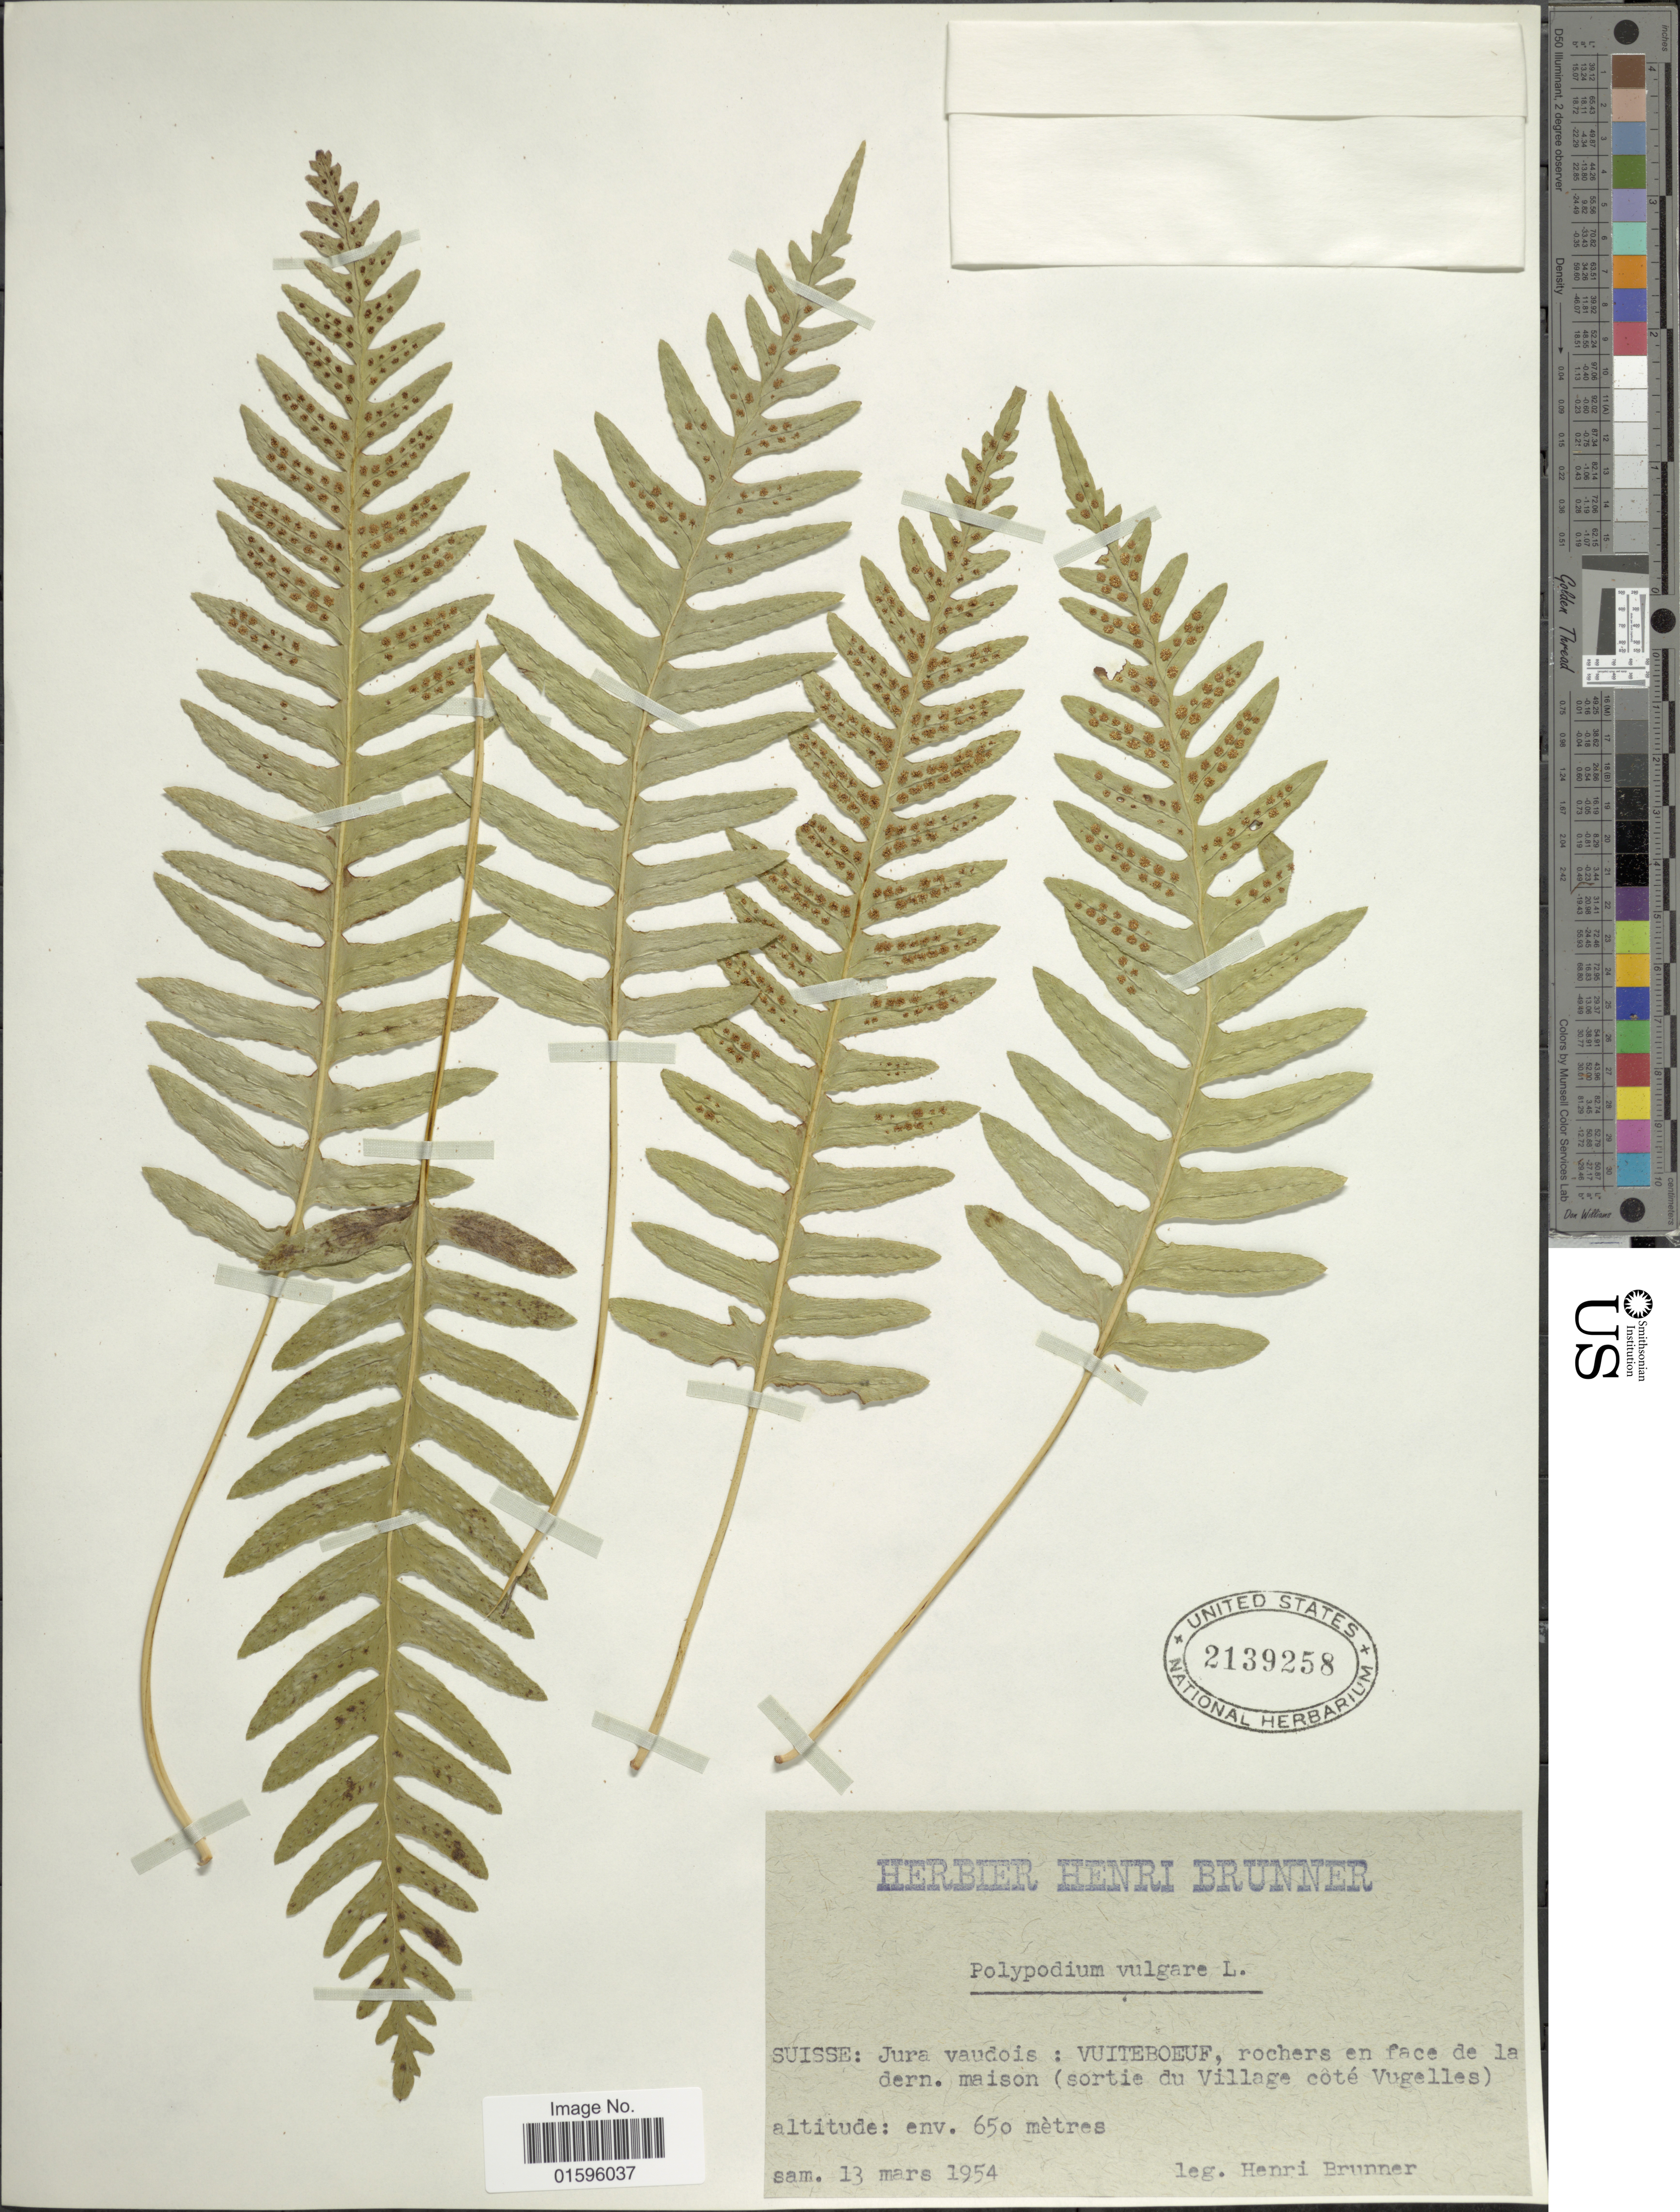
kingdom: Plantae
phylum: Tracheophyta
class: Polypodiopsida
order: Polypodiales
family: Polypodiaceae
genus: Polypodium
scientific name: Polypodium vulgare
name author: L.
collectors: H. Brunner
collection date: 1954-03-13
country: Switzerland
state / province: Jura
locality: Suisse: Jura vaudois: Vuiteboeuf, rochers en face de la dern. maison (sortie du Village cote Vugelles)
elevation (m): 650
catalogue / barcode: US 2139258